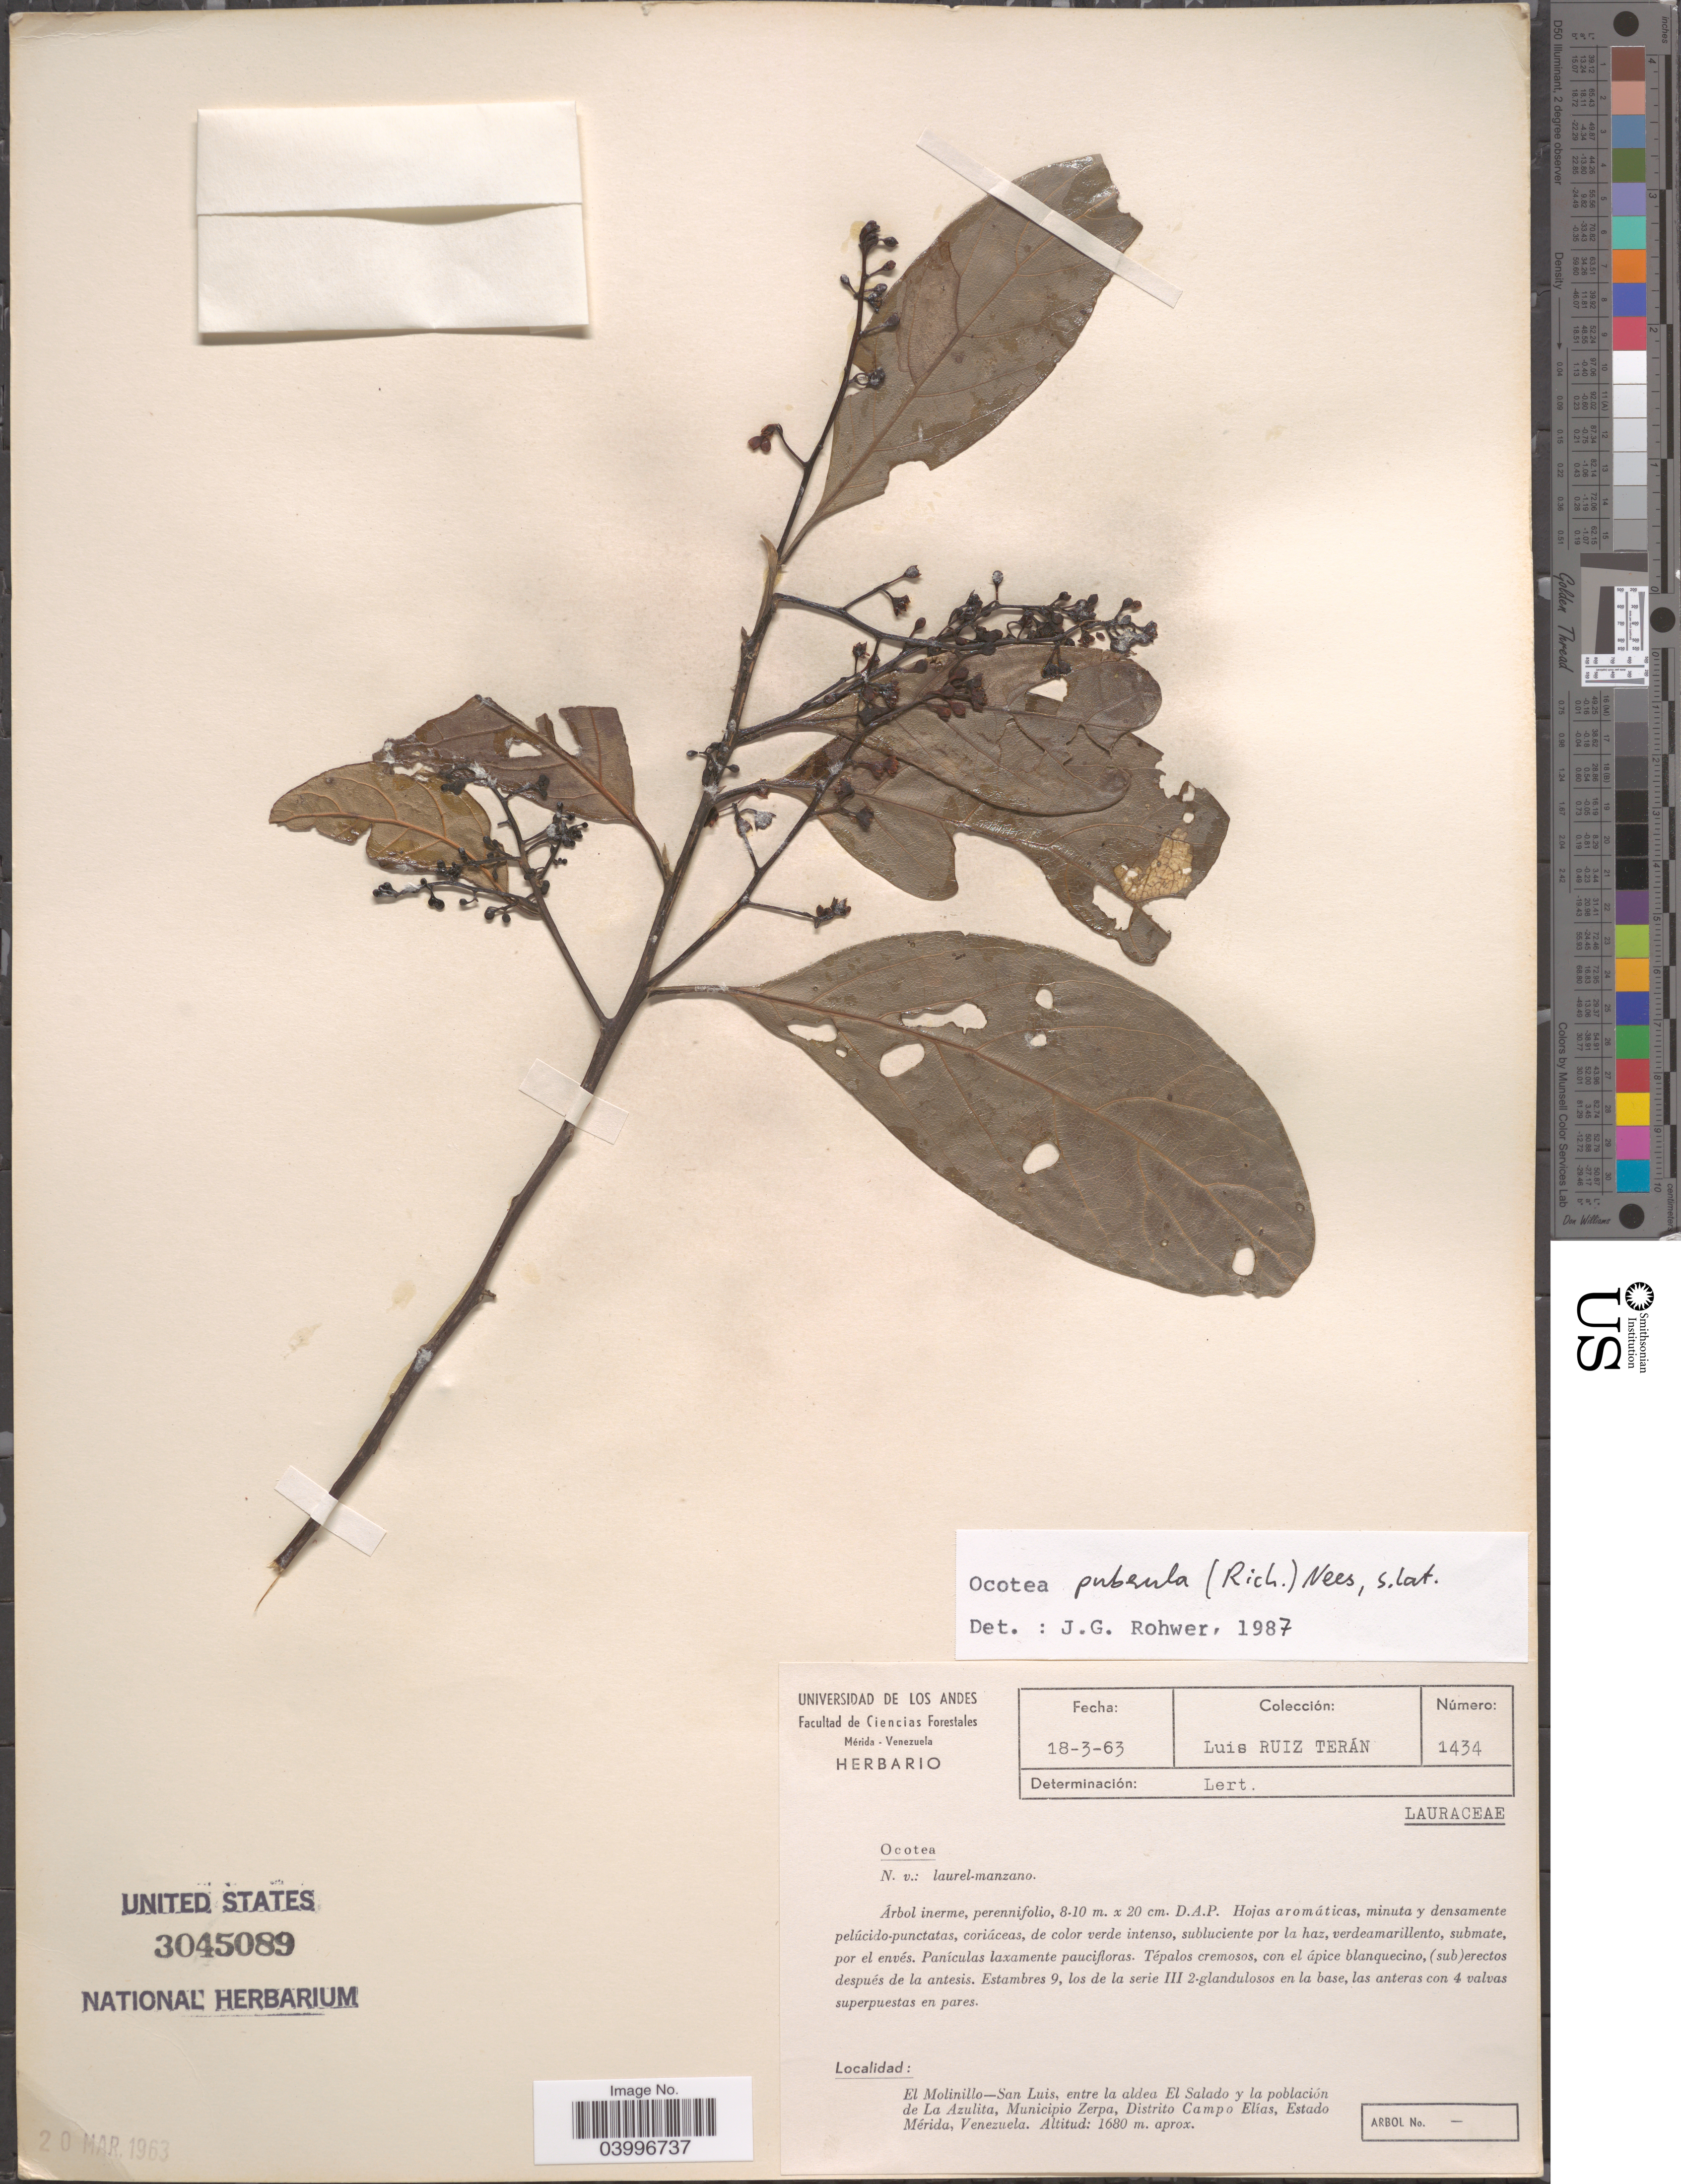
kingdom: Plantae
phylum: Tracheophyta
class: Magnoliopsida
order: Laurales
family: Lauraceae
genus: Ocotea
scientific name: Ocotea puberula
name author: (Rich.) Nees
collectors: L. E. Ruíz-Terán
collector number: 1434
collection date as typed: Transcribed d/m/y: 18/3/63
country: Venezuela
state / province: Merida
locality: El Molinillo-San Luis, entre la aldea El Salado y la población de La Azulita, Municipio Zerpa, Distrito Campo Elías, Estado Mérida.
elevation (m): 1680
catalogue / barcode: US 3045089